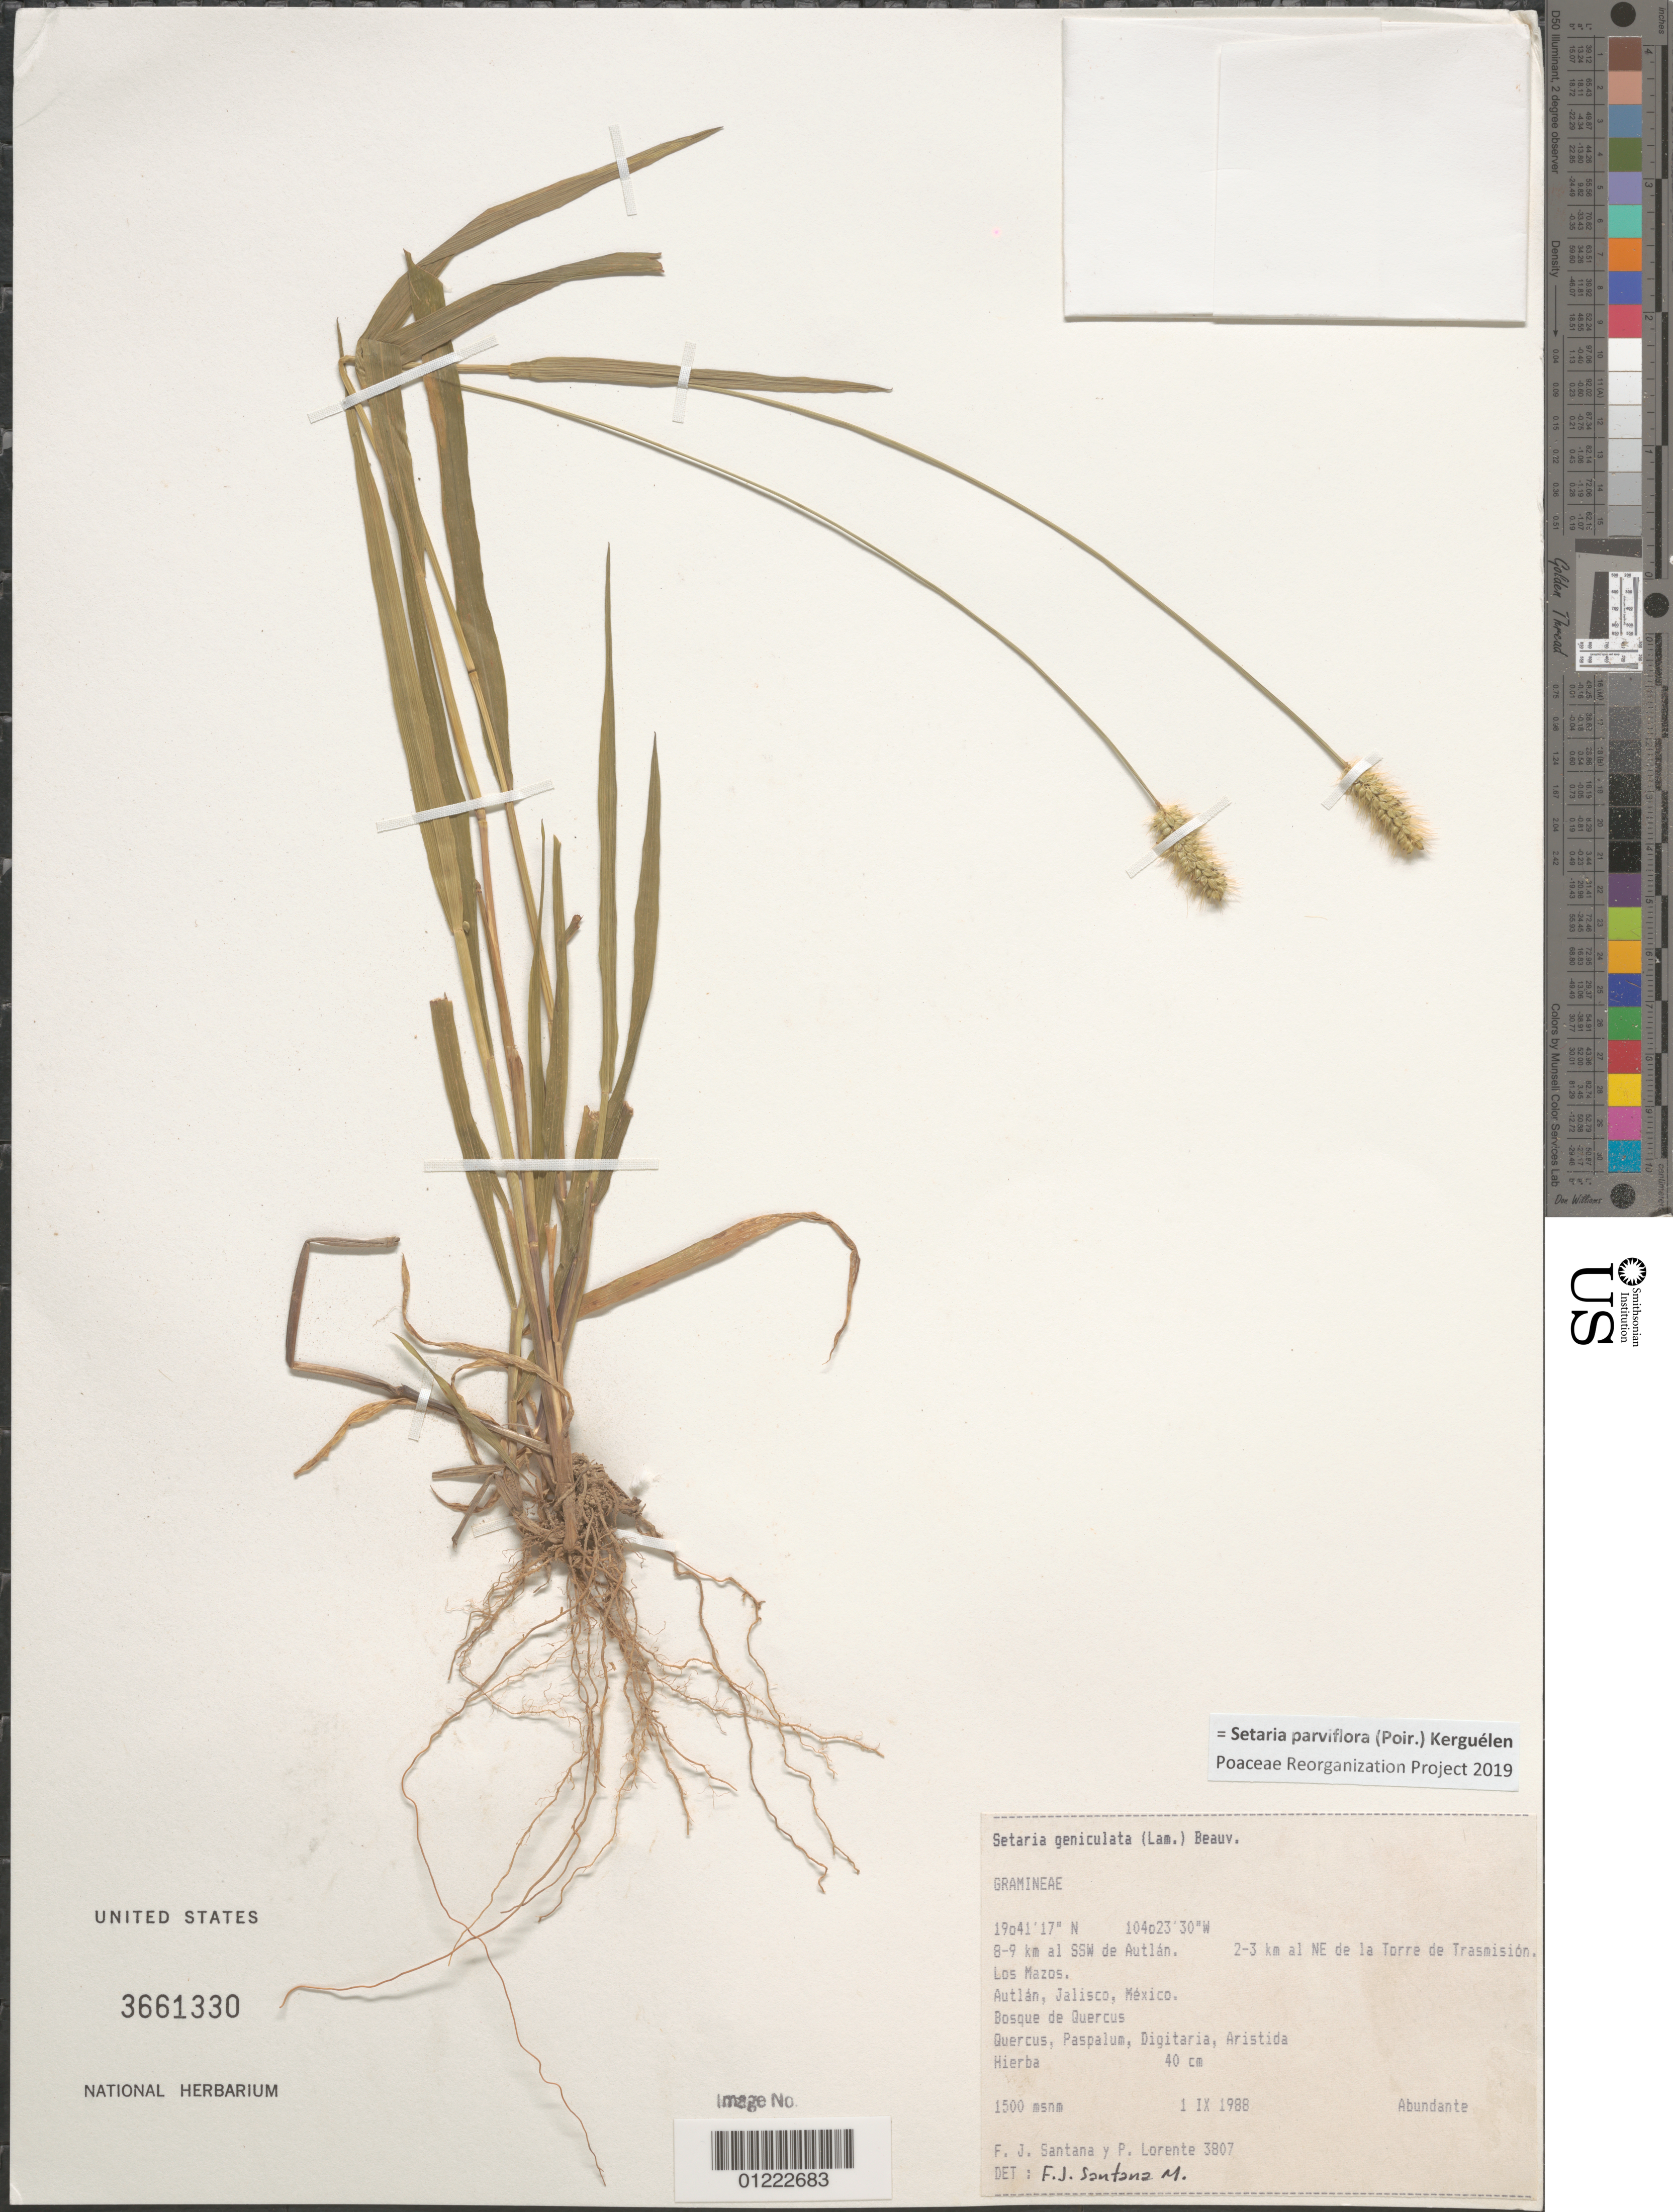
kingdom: Plantae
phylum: Tracheophyta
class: Liliopsida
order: Poales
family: Poaceae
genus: Setaria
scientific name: Setaria parviflora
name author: (Poir.) Kerguélen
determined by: Poaceae Reorganization Project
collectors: F. J. Santana M. & P. Lorente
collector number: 3806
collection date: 1988-09-01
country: Mexico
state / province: Jalisco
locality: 8-9 km al SSW de Autlan. 2-3 km al NE de la Torre de Trasmision.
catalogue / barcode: US 3661330